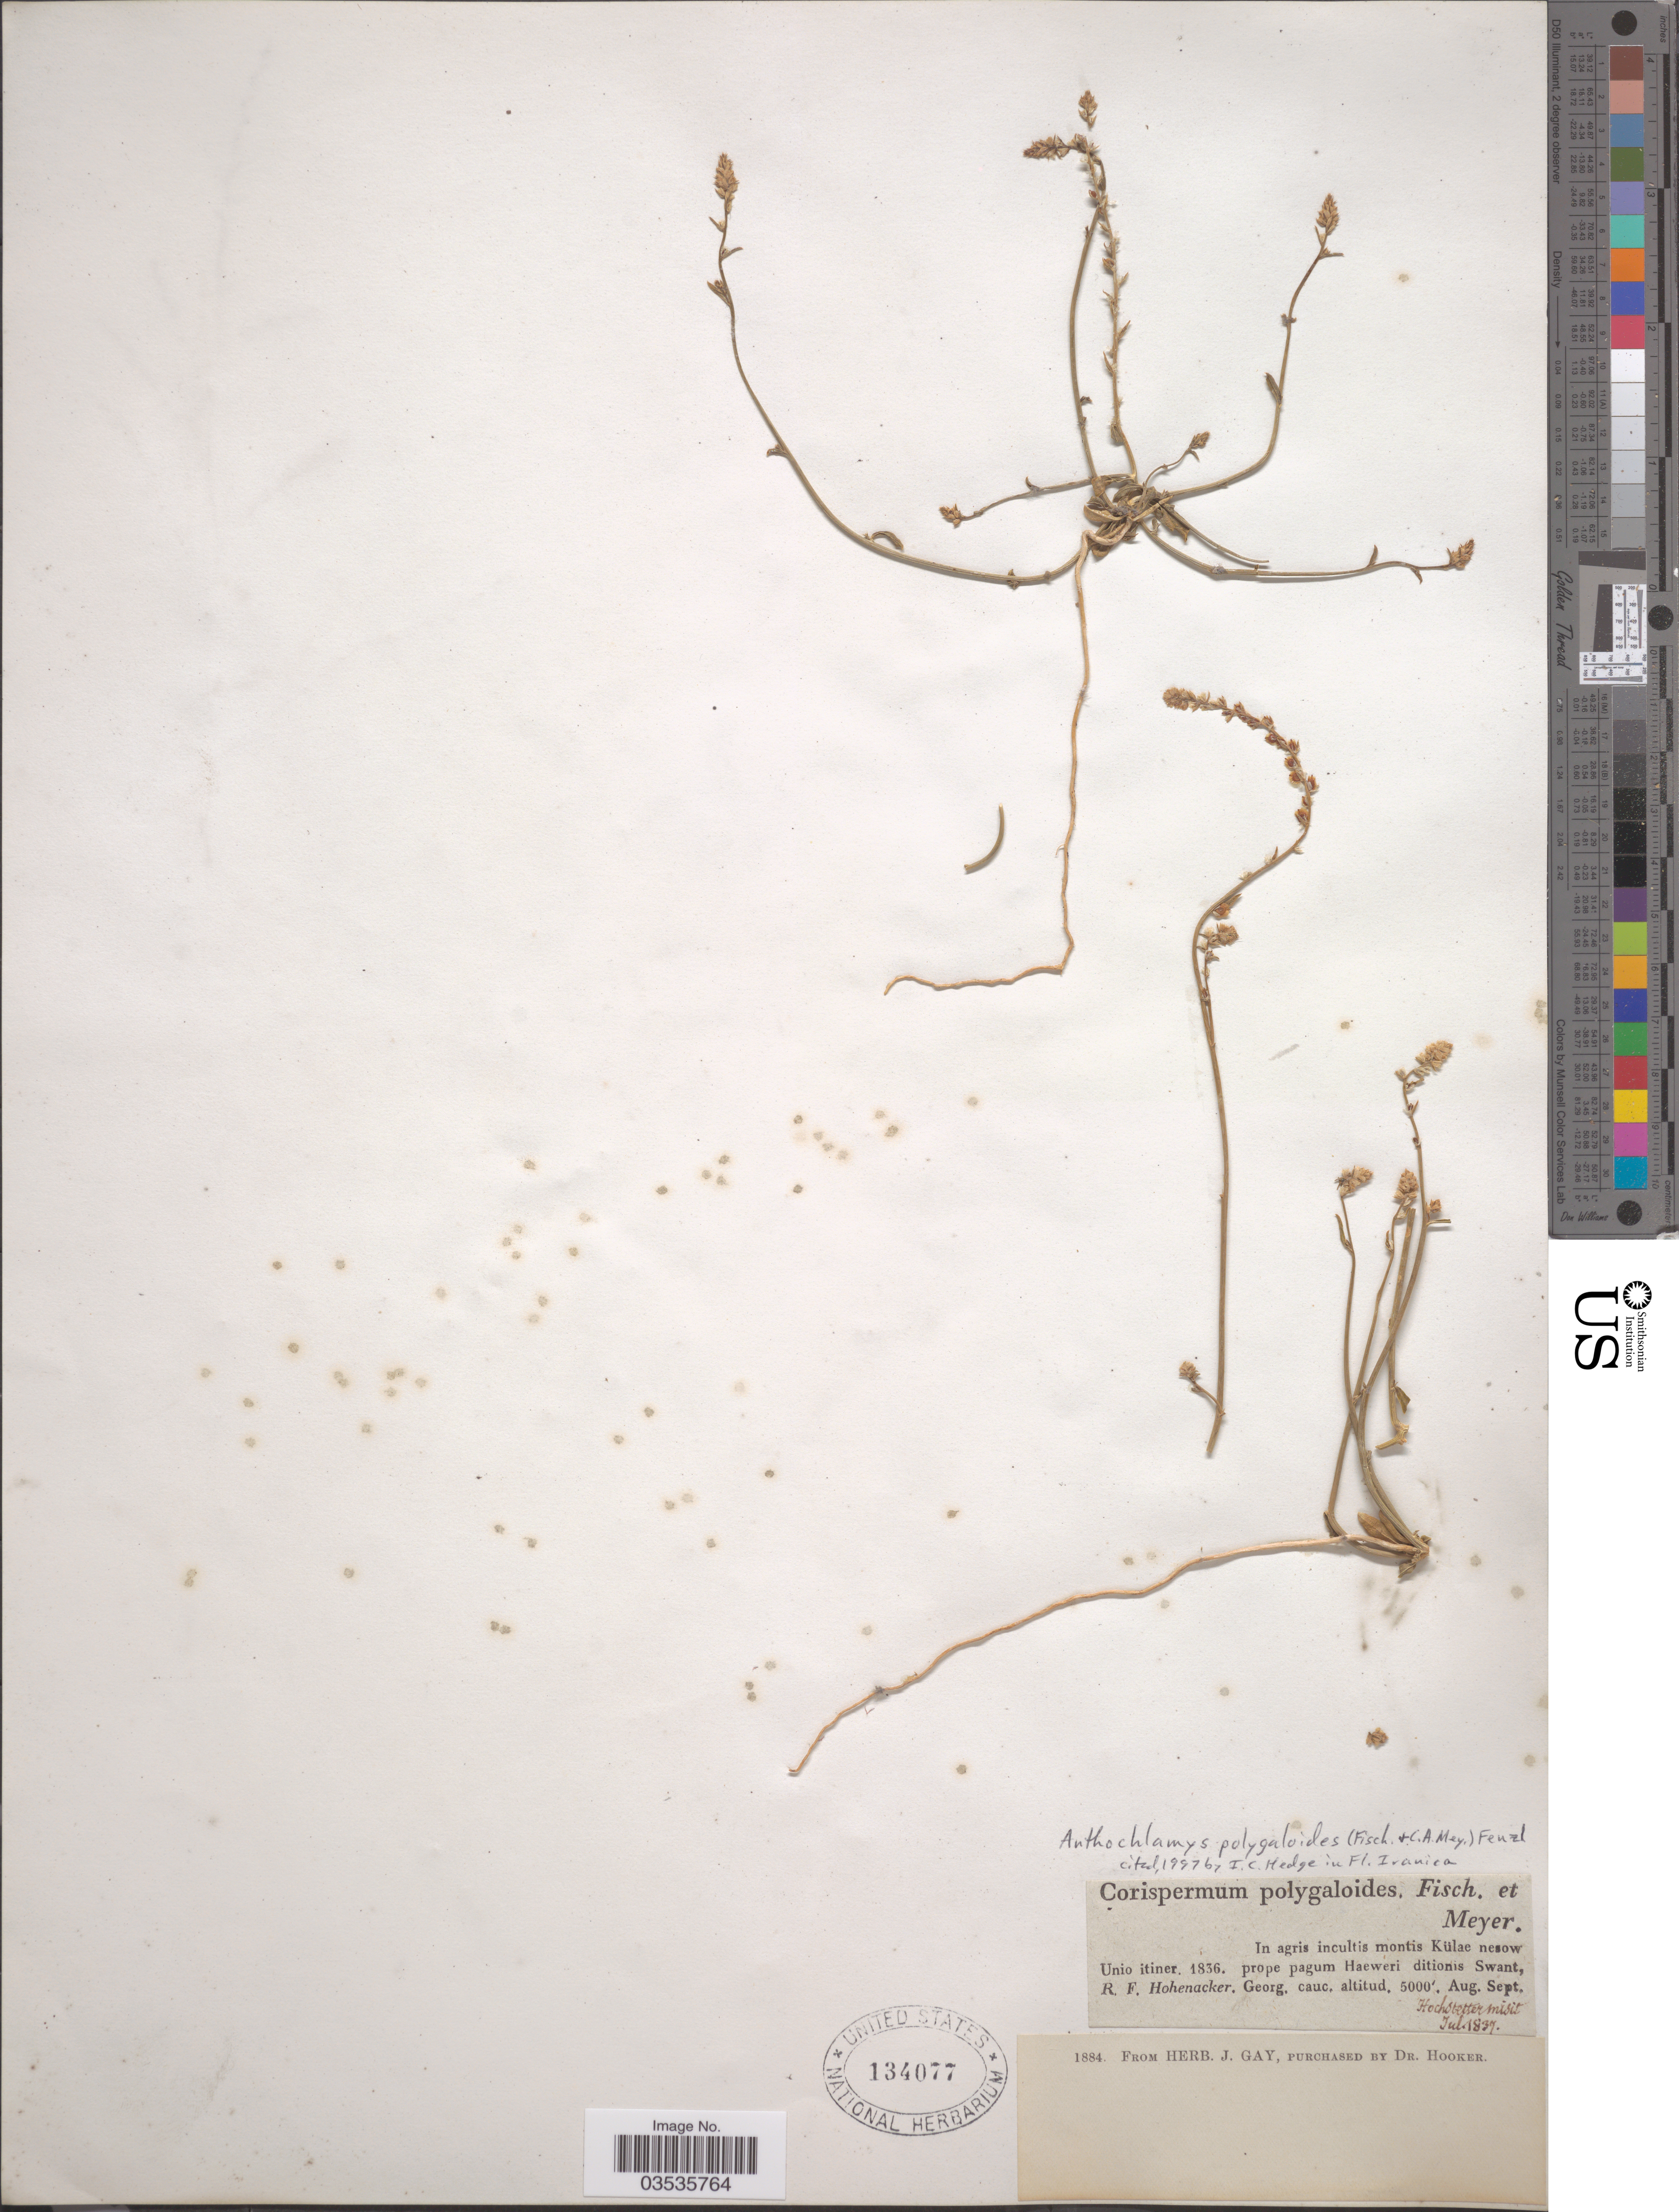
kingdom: Plantae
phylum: Tracheophyta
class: Magnoliopsida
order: Caryophyllales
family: Amaranthaceae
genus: Anthochlamys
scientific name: Anthochlamys polygaloides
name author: (Fisch. & C.A. Mey.) Moq.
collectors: R. F. Hohenacker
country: Georgia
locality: In agris incultis montis Külae nesow prope pagum Haeweri ditionis Swant, Georg. cauc.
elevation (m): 1524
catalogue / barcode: US 134077